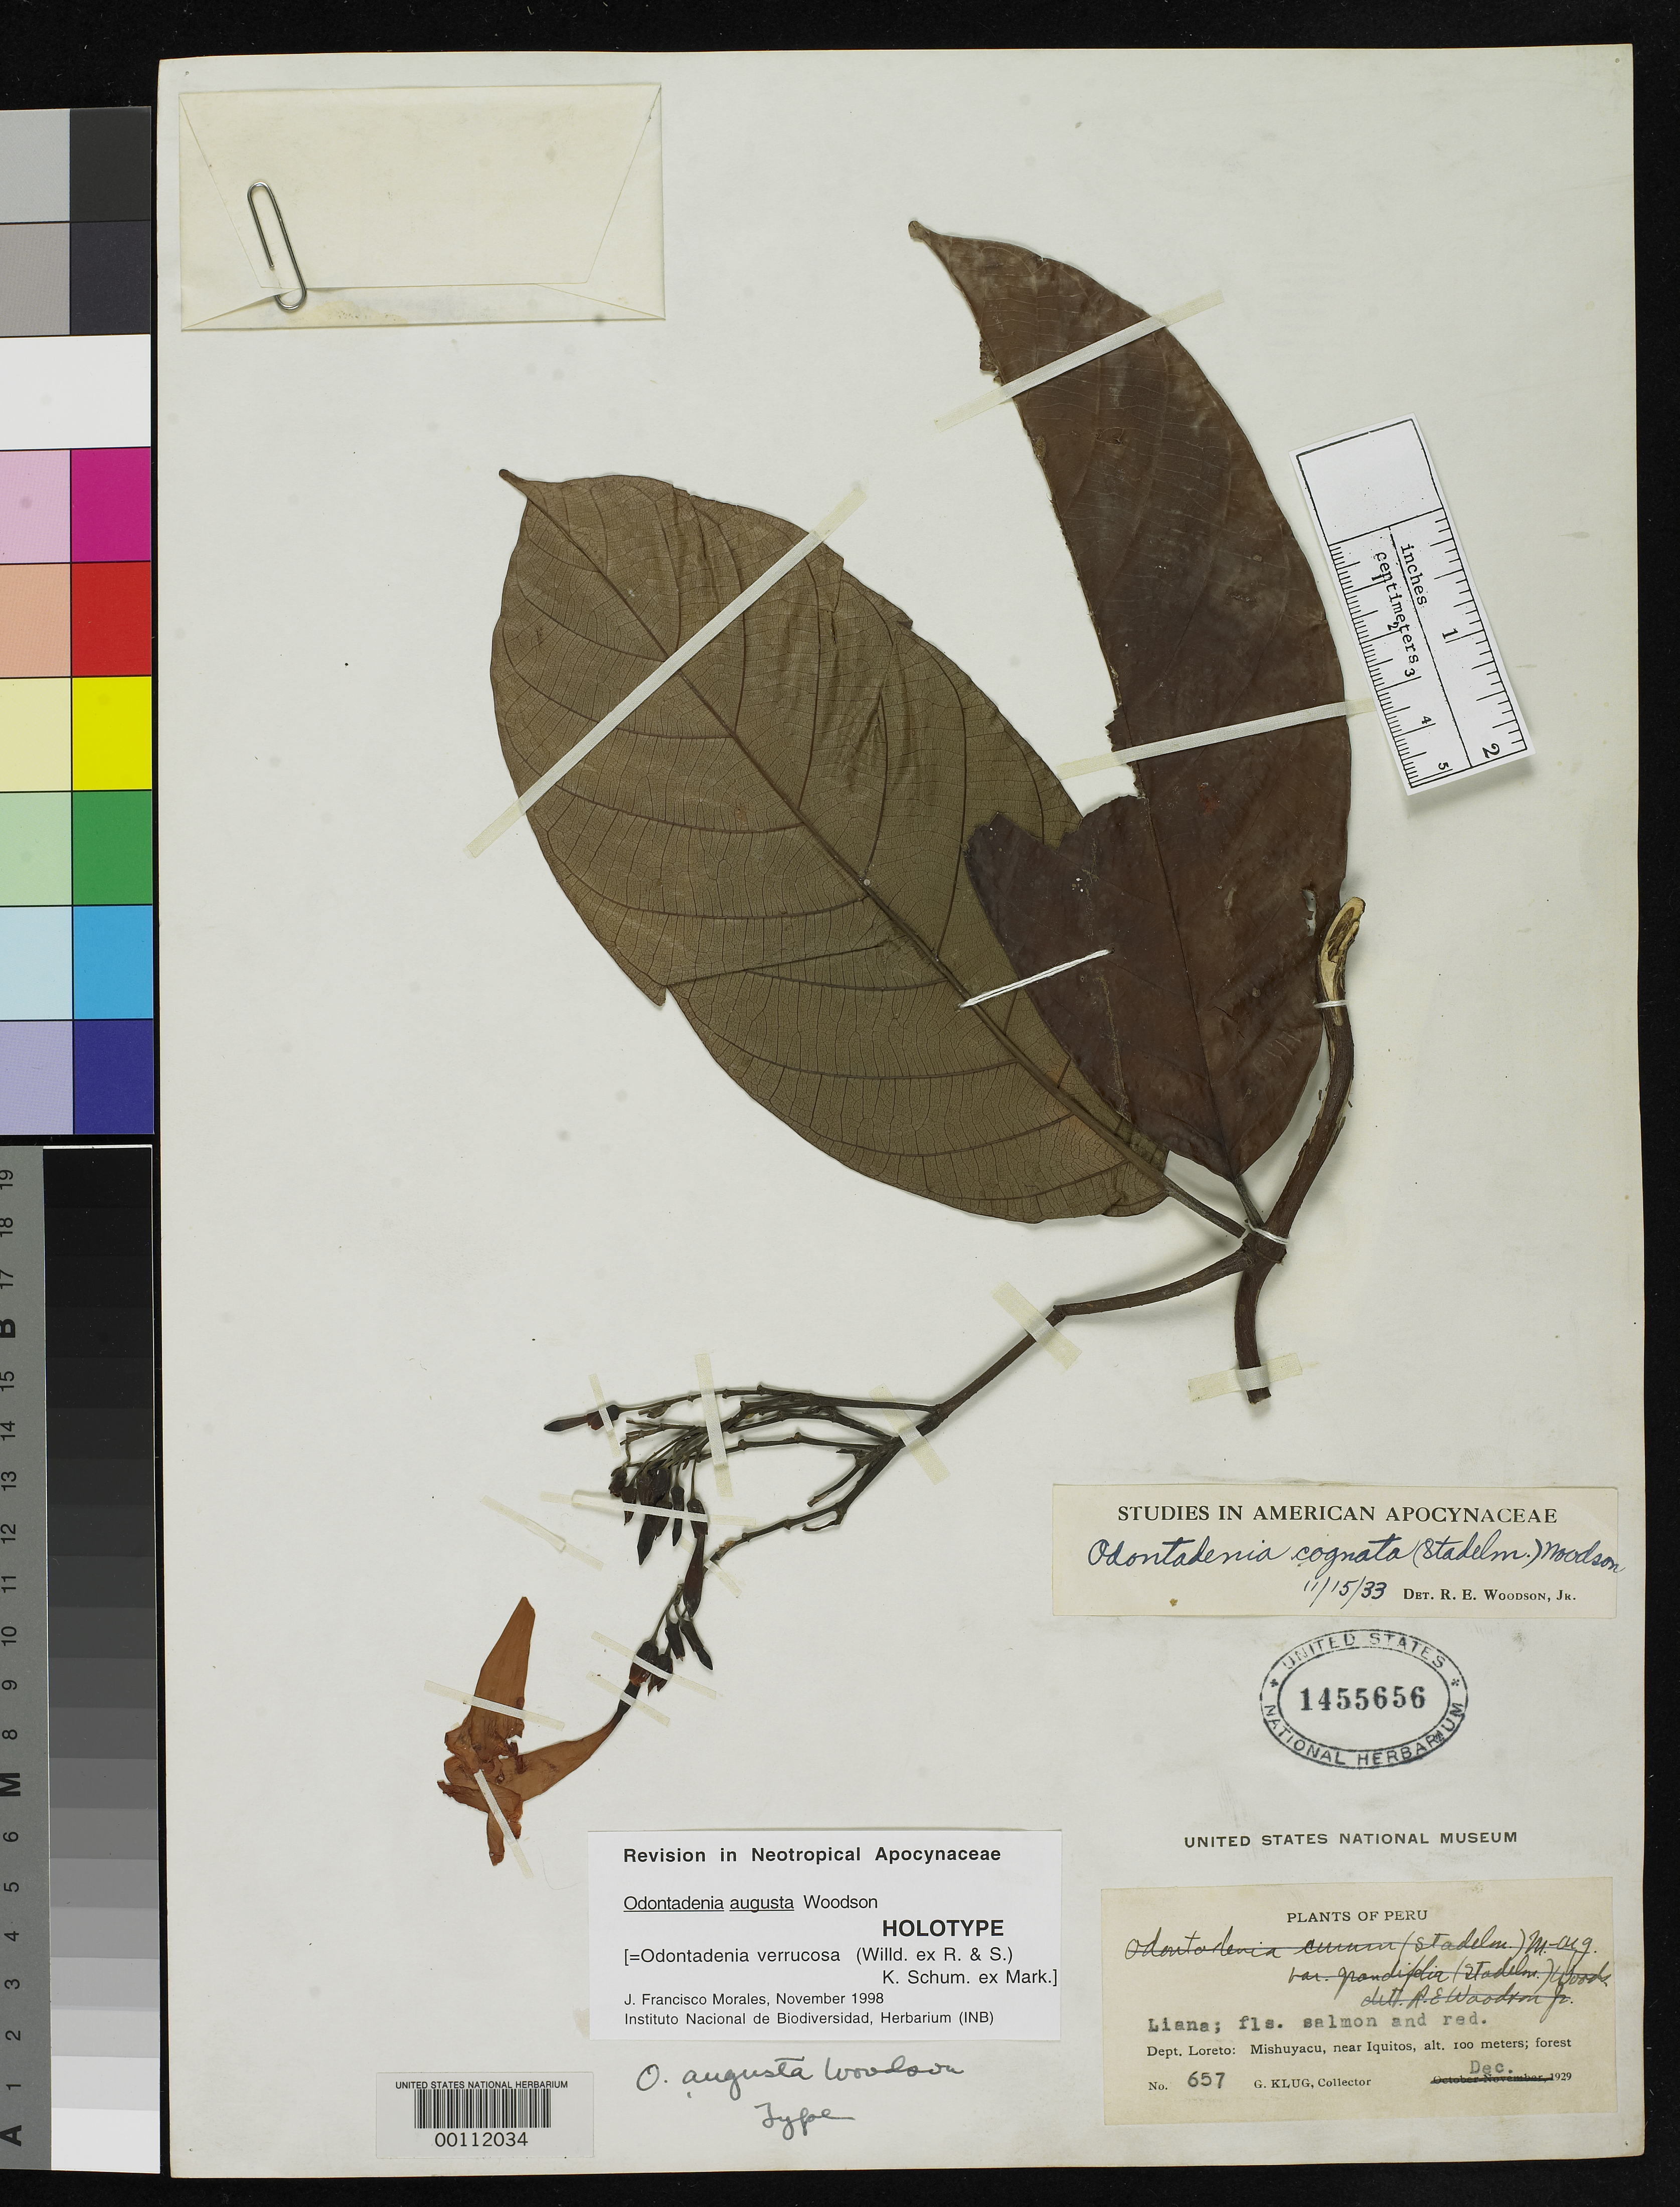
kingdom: Plantae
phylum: Tracheophyta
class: Magnoliopsida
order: Gentianales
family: Apocynaceae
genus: Odontadenia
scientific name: Odontadenia augusta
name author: Woodson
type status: Holotype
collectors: G. Klug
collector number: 657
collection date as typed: Dec 1929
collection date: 1929-12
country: Peru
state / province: Loreto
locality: Mishuyacu, near Iquitos.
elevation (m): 100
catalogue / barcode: US 1455656